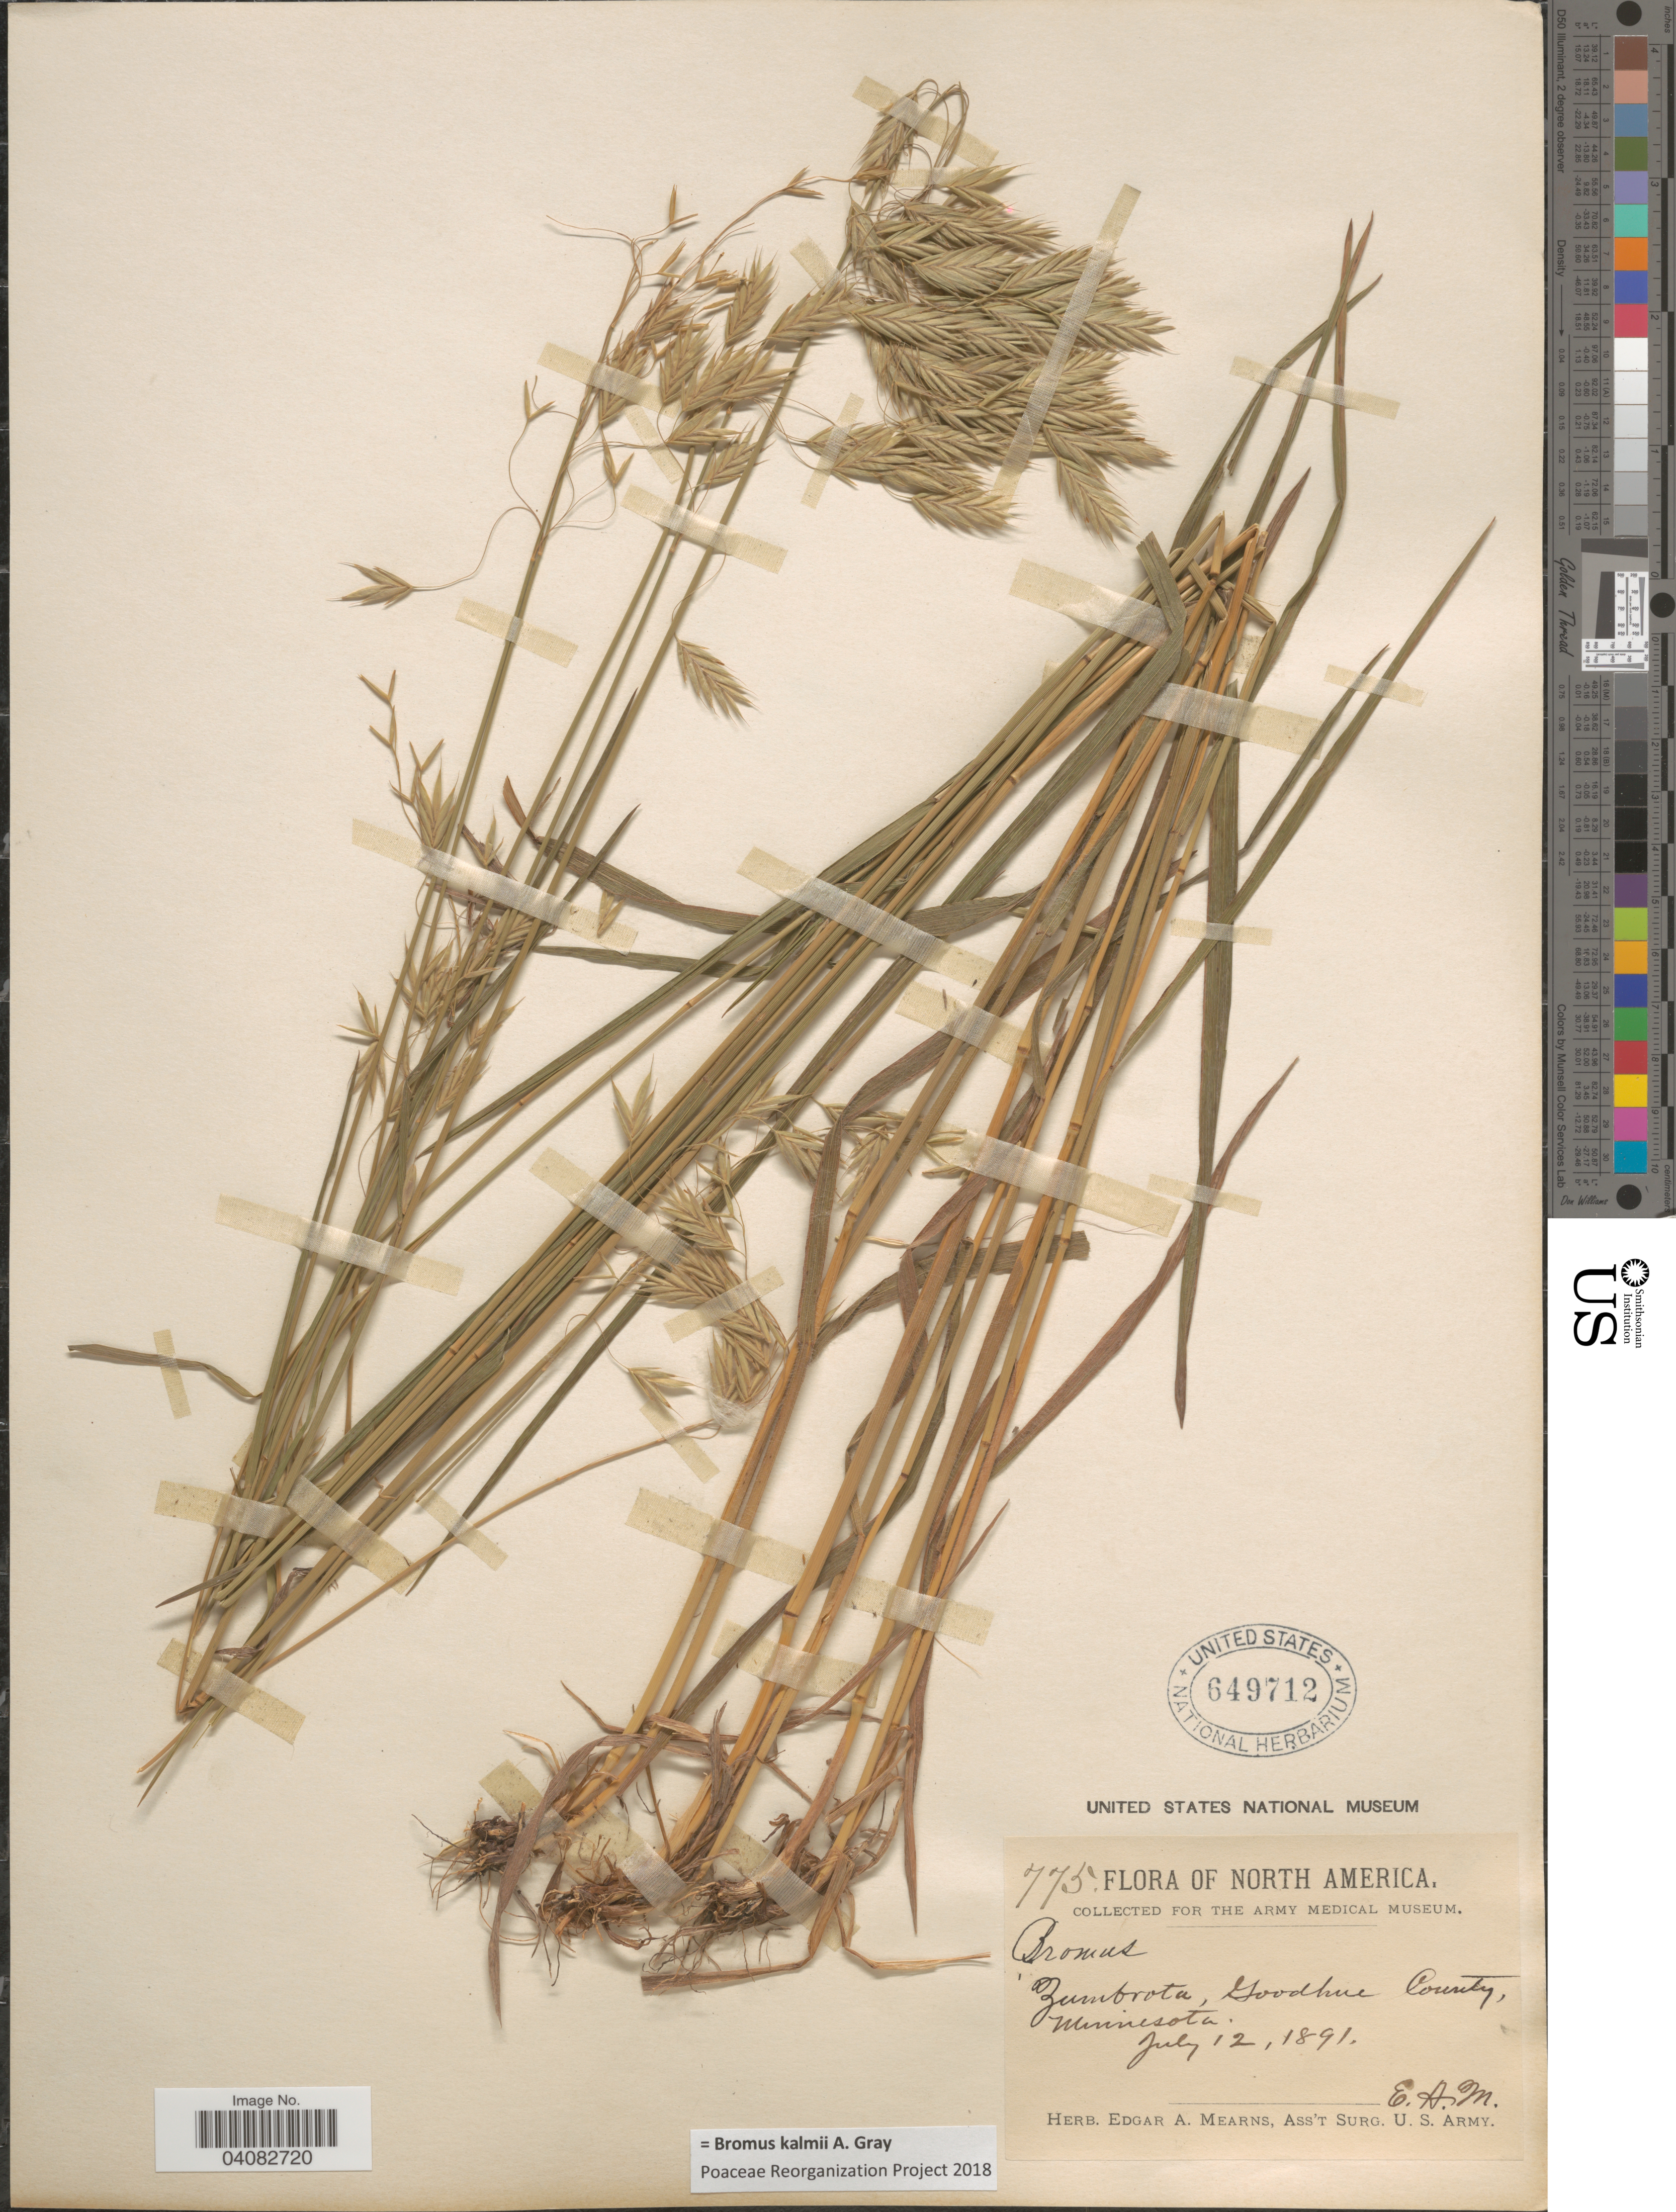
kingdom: Plantae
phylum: Tracheophyta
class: Liliopsida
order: Poales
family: Poaceae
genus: Bromus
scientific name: Bromus kalmii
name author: A. Gray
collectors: E. A. Mearns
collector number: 775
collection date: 1891-07-12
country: United States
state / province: Minnesota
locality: Zumbrota, Goodhue County.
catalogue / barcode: US 649712